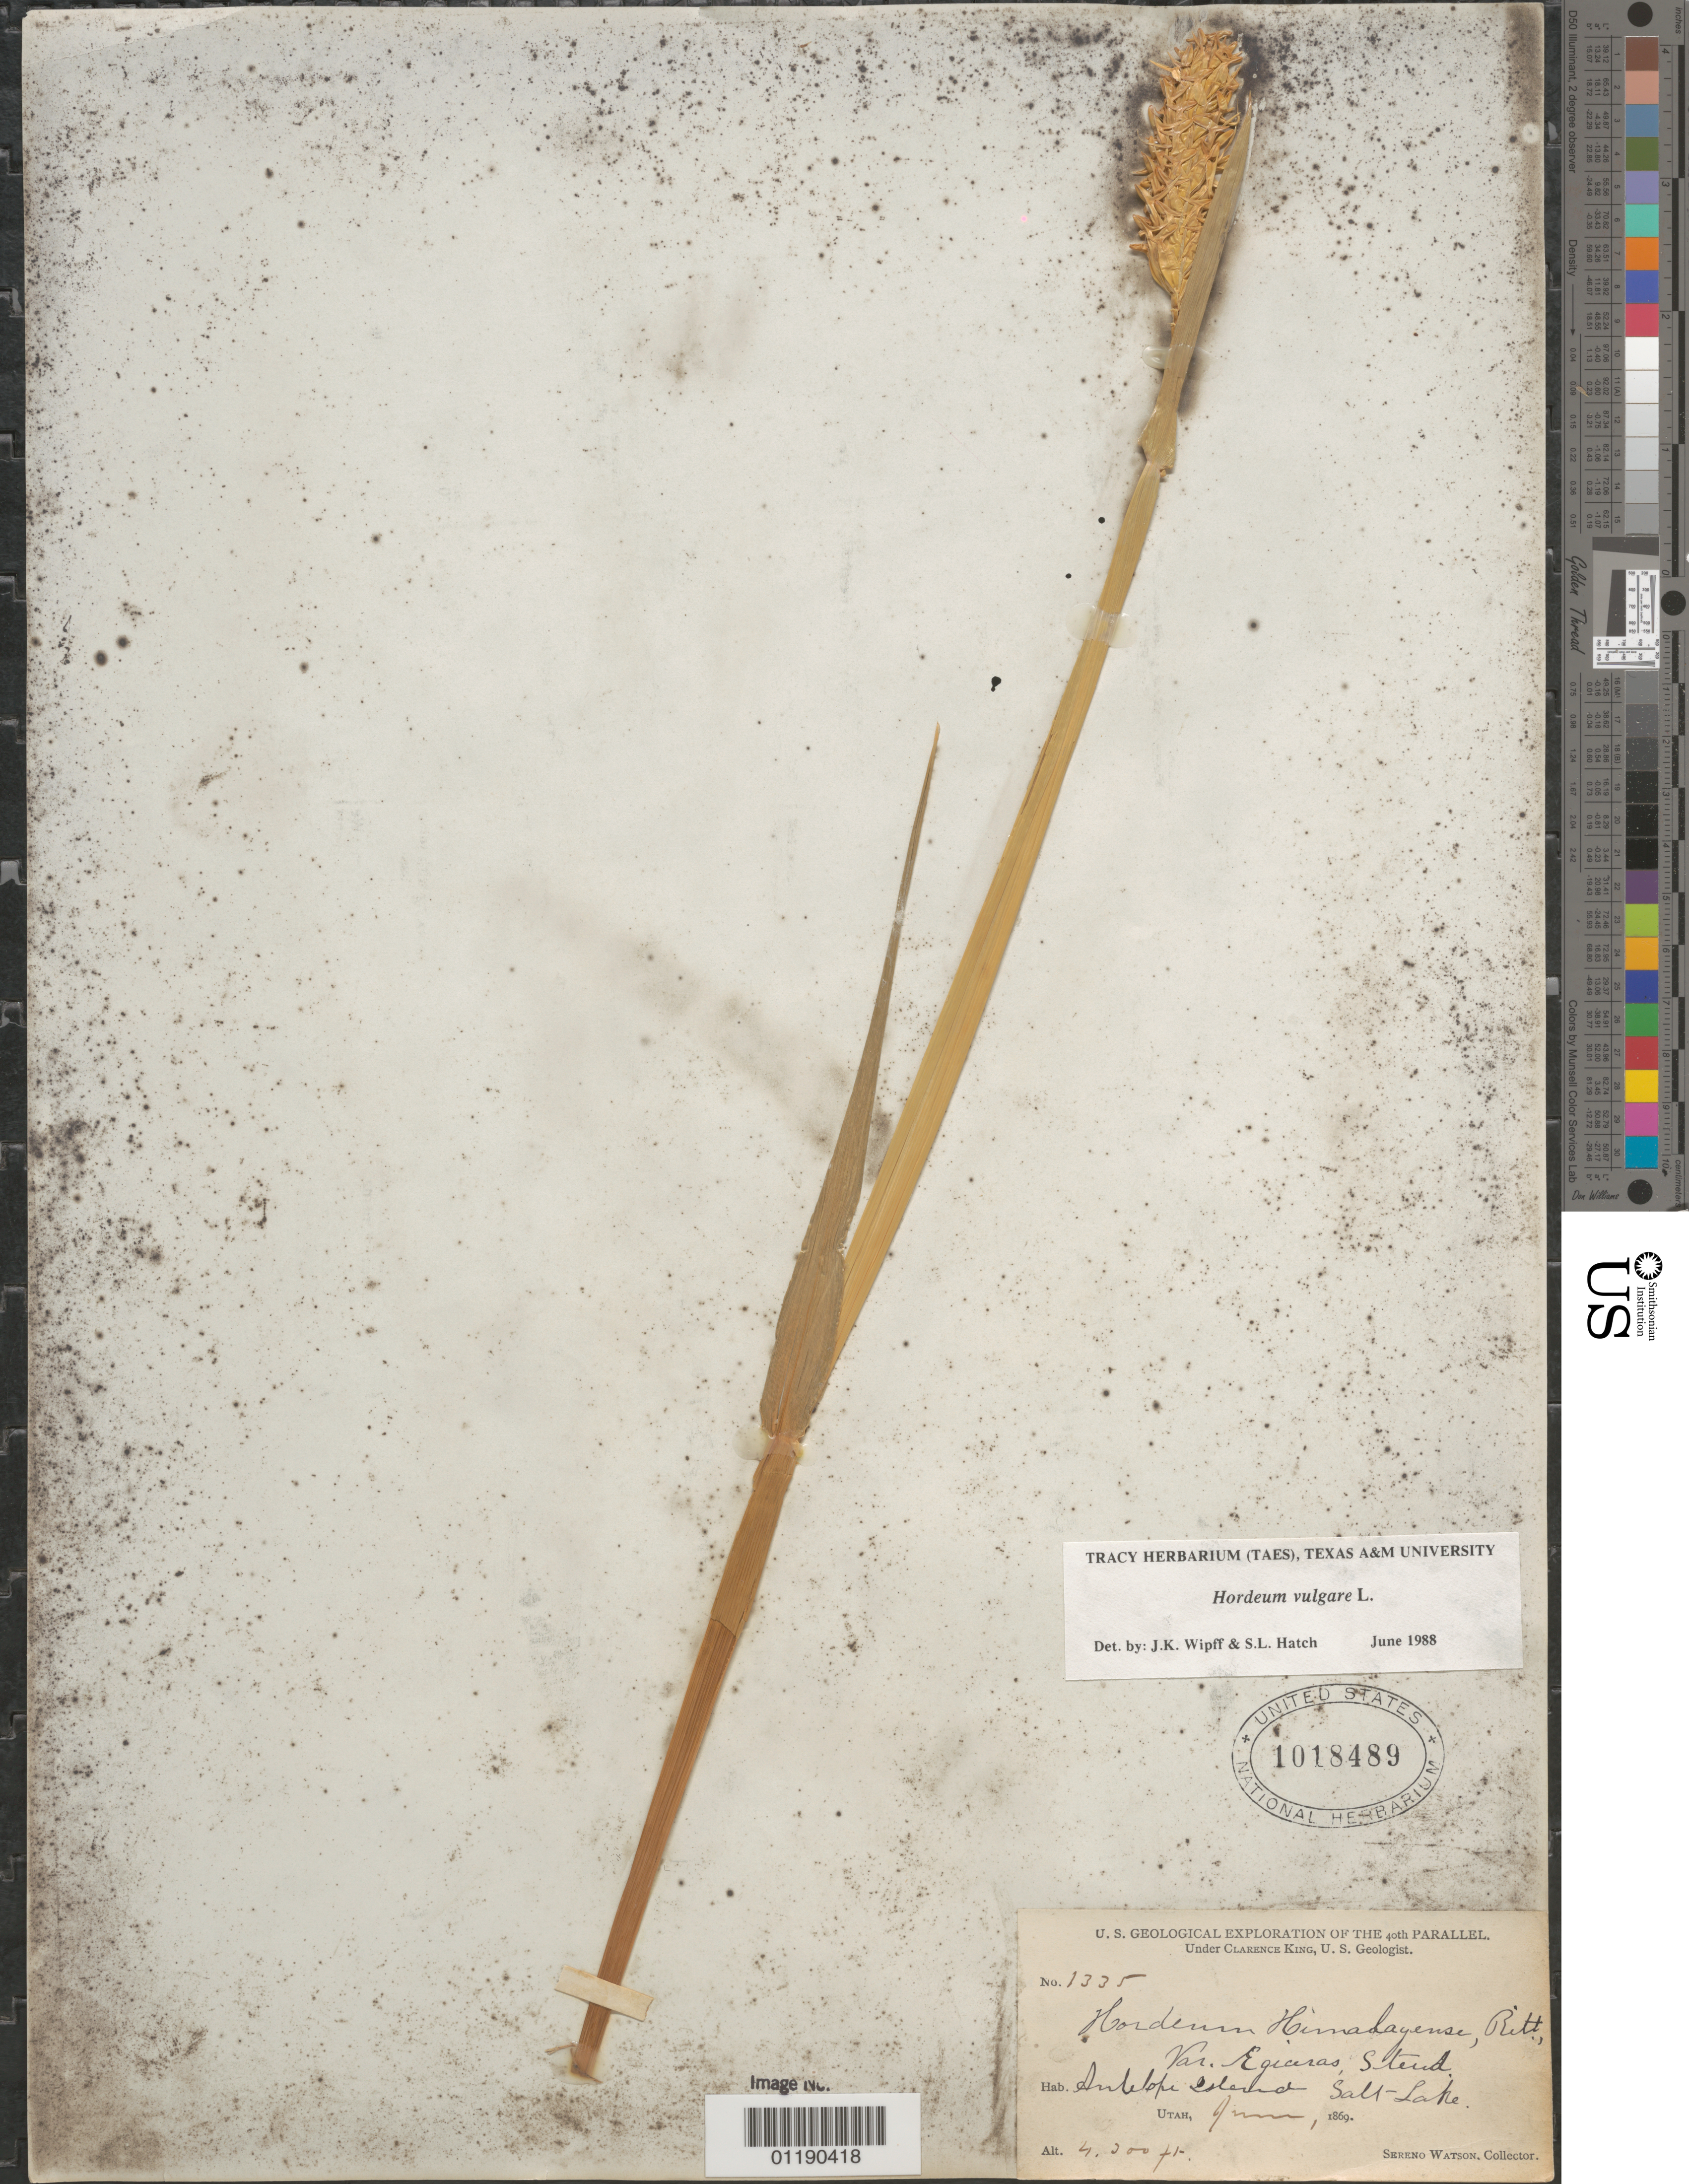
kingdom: Plantae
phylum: Tracheophyta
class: Liliopsida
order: Poales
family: Poaceae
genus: Hordeum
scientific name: Hordeum pusillum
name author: Nutt.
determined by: Wipff, J. K.; Hatch, S. L.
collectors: S. Watson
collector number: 1335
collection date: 1869-06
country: United States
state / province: Utah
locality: Antelope Island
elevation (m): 1311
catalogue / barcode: US 1018489